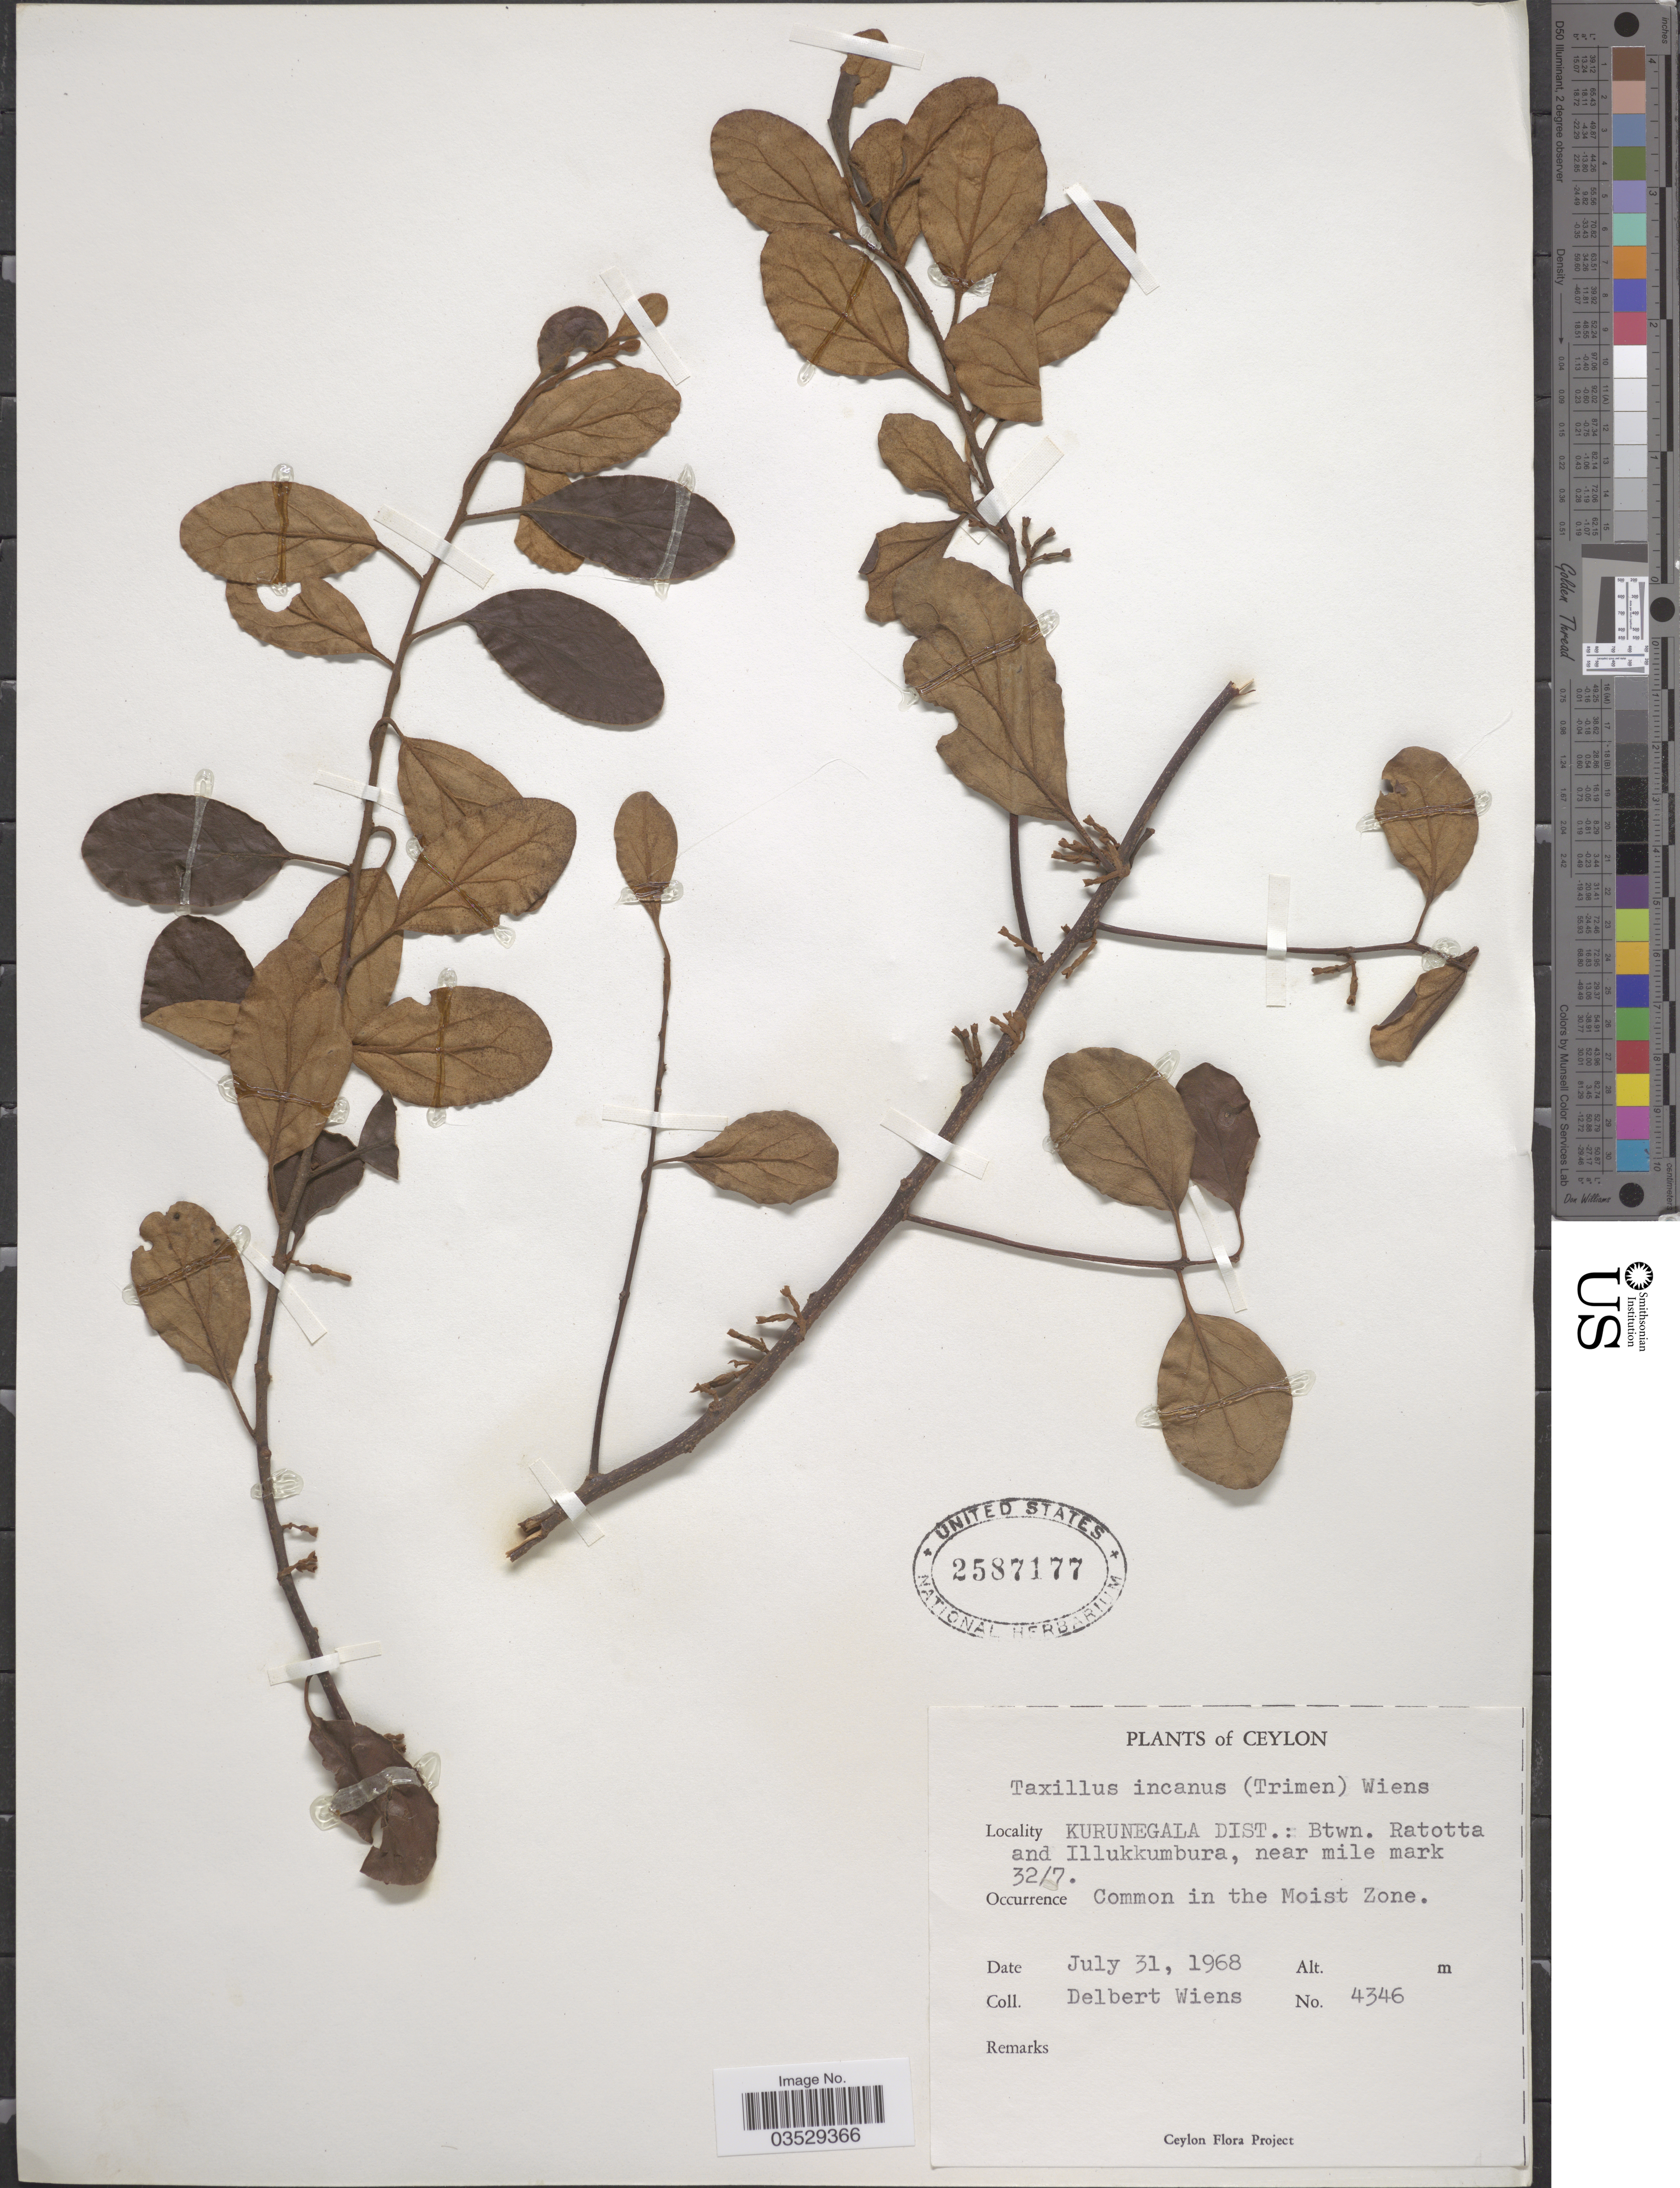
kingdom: Plantae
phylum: Tracheophyta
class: Magnoliopsida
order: Santalales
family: Loranthaceae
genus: Taxillus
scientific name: Taxillus incanus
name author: (Trimen) Wiens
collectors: D. Wiens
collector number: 4346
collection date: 1968-07-31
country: Sri Lanka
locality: Ceylon. Kurunegala Dist.: Btwn. Ratotta and Illukkumbura, near mile mark 32/7. In the Moist Zone.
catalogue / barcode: US 2587177